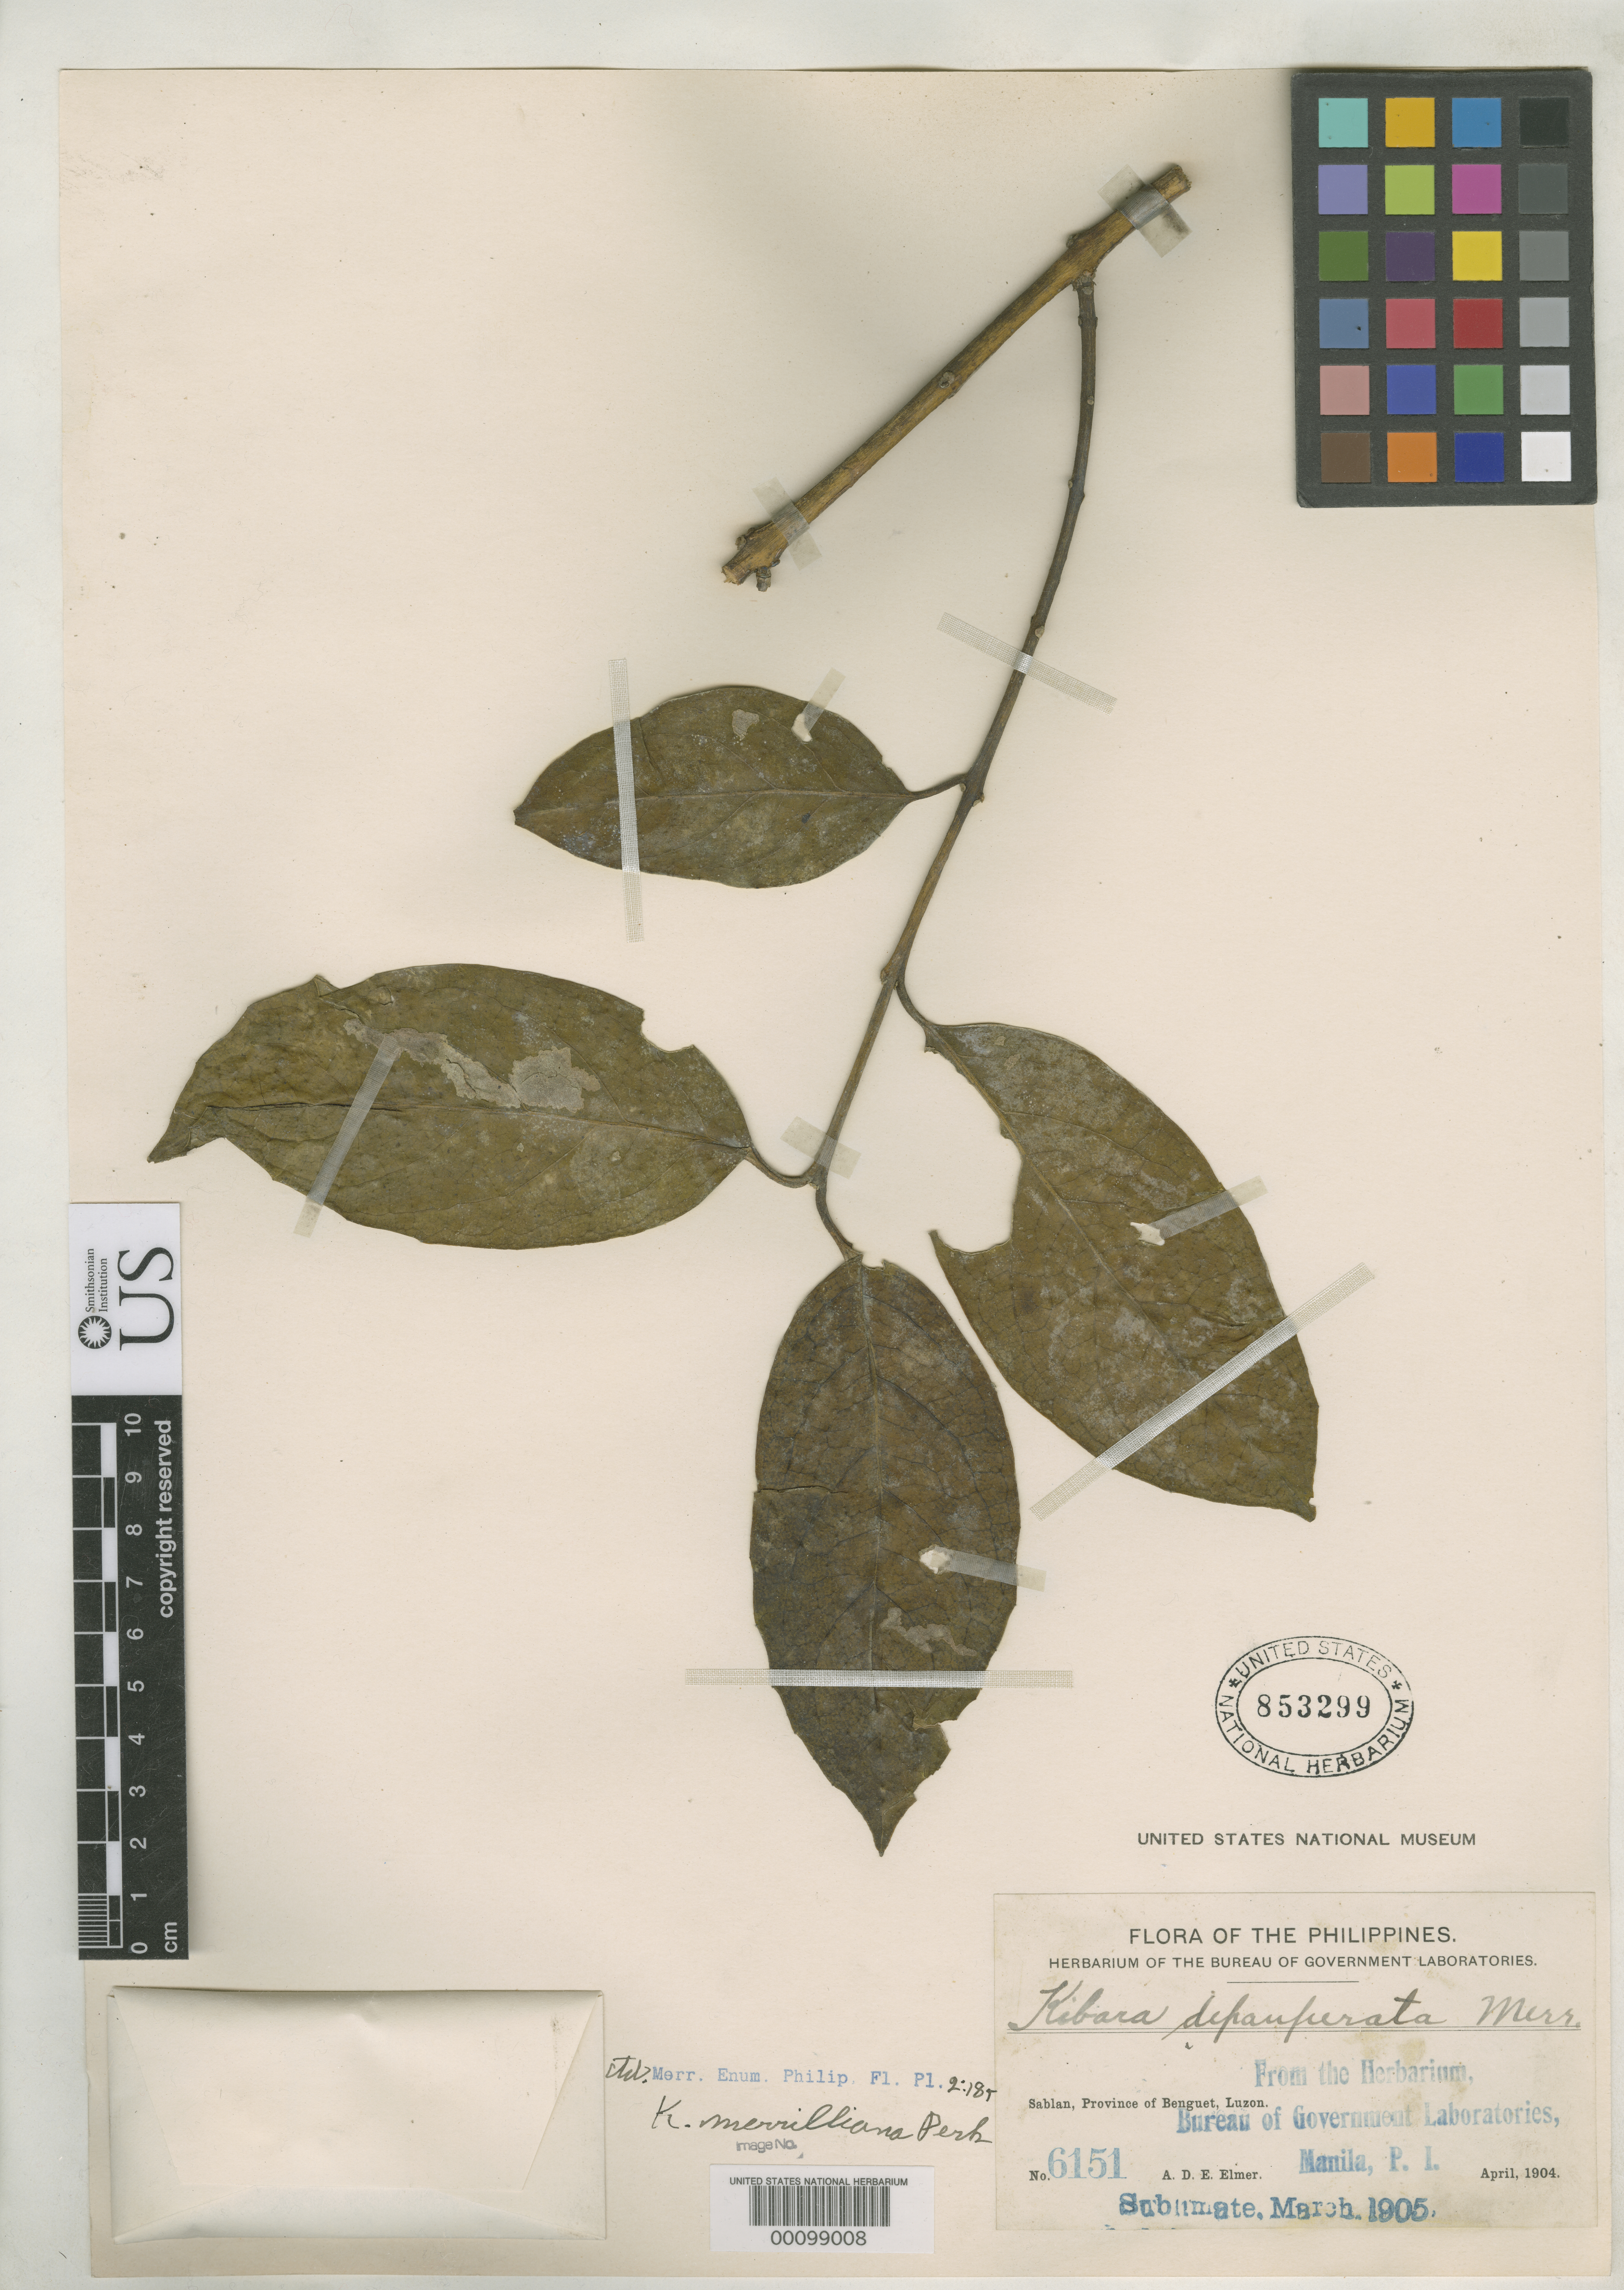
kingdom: Plantae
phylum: Tracheophyta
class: Magnoliopsida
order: Laurales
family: Monimiaceae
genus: Kibara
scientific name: Kibara merrilliana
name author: Perkins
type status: Isotype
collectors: A. D. E. Elmer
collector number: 6151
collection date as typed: Apr 1904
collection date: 1904-04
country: Philippines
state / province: Cordillera (Administrative Region)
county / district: Benguet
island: Luzon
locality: Sablan.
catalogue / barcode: US 853299